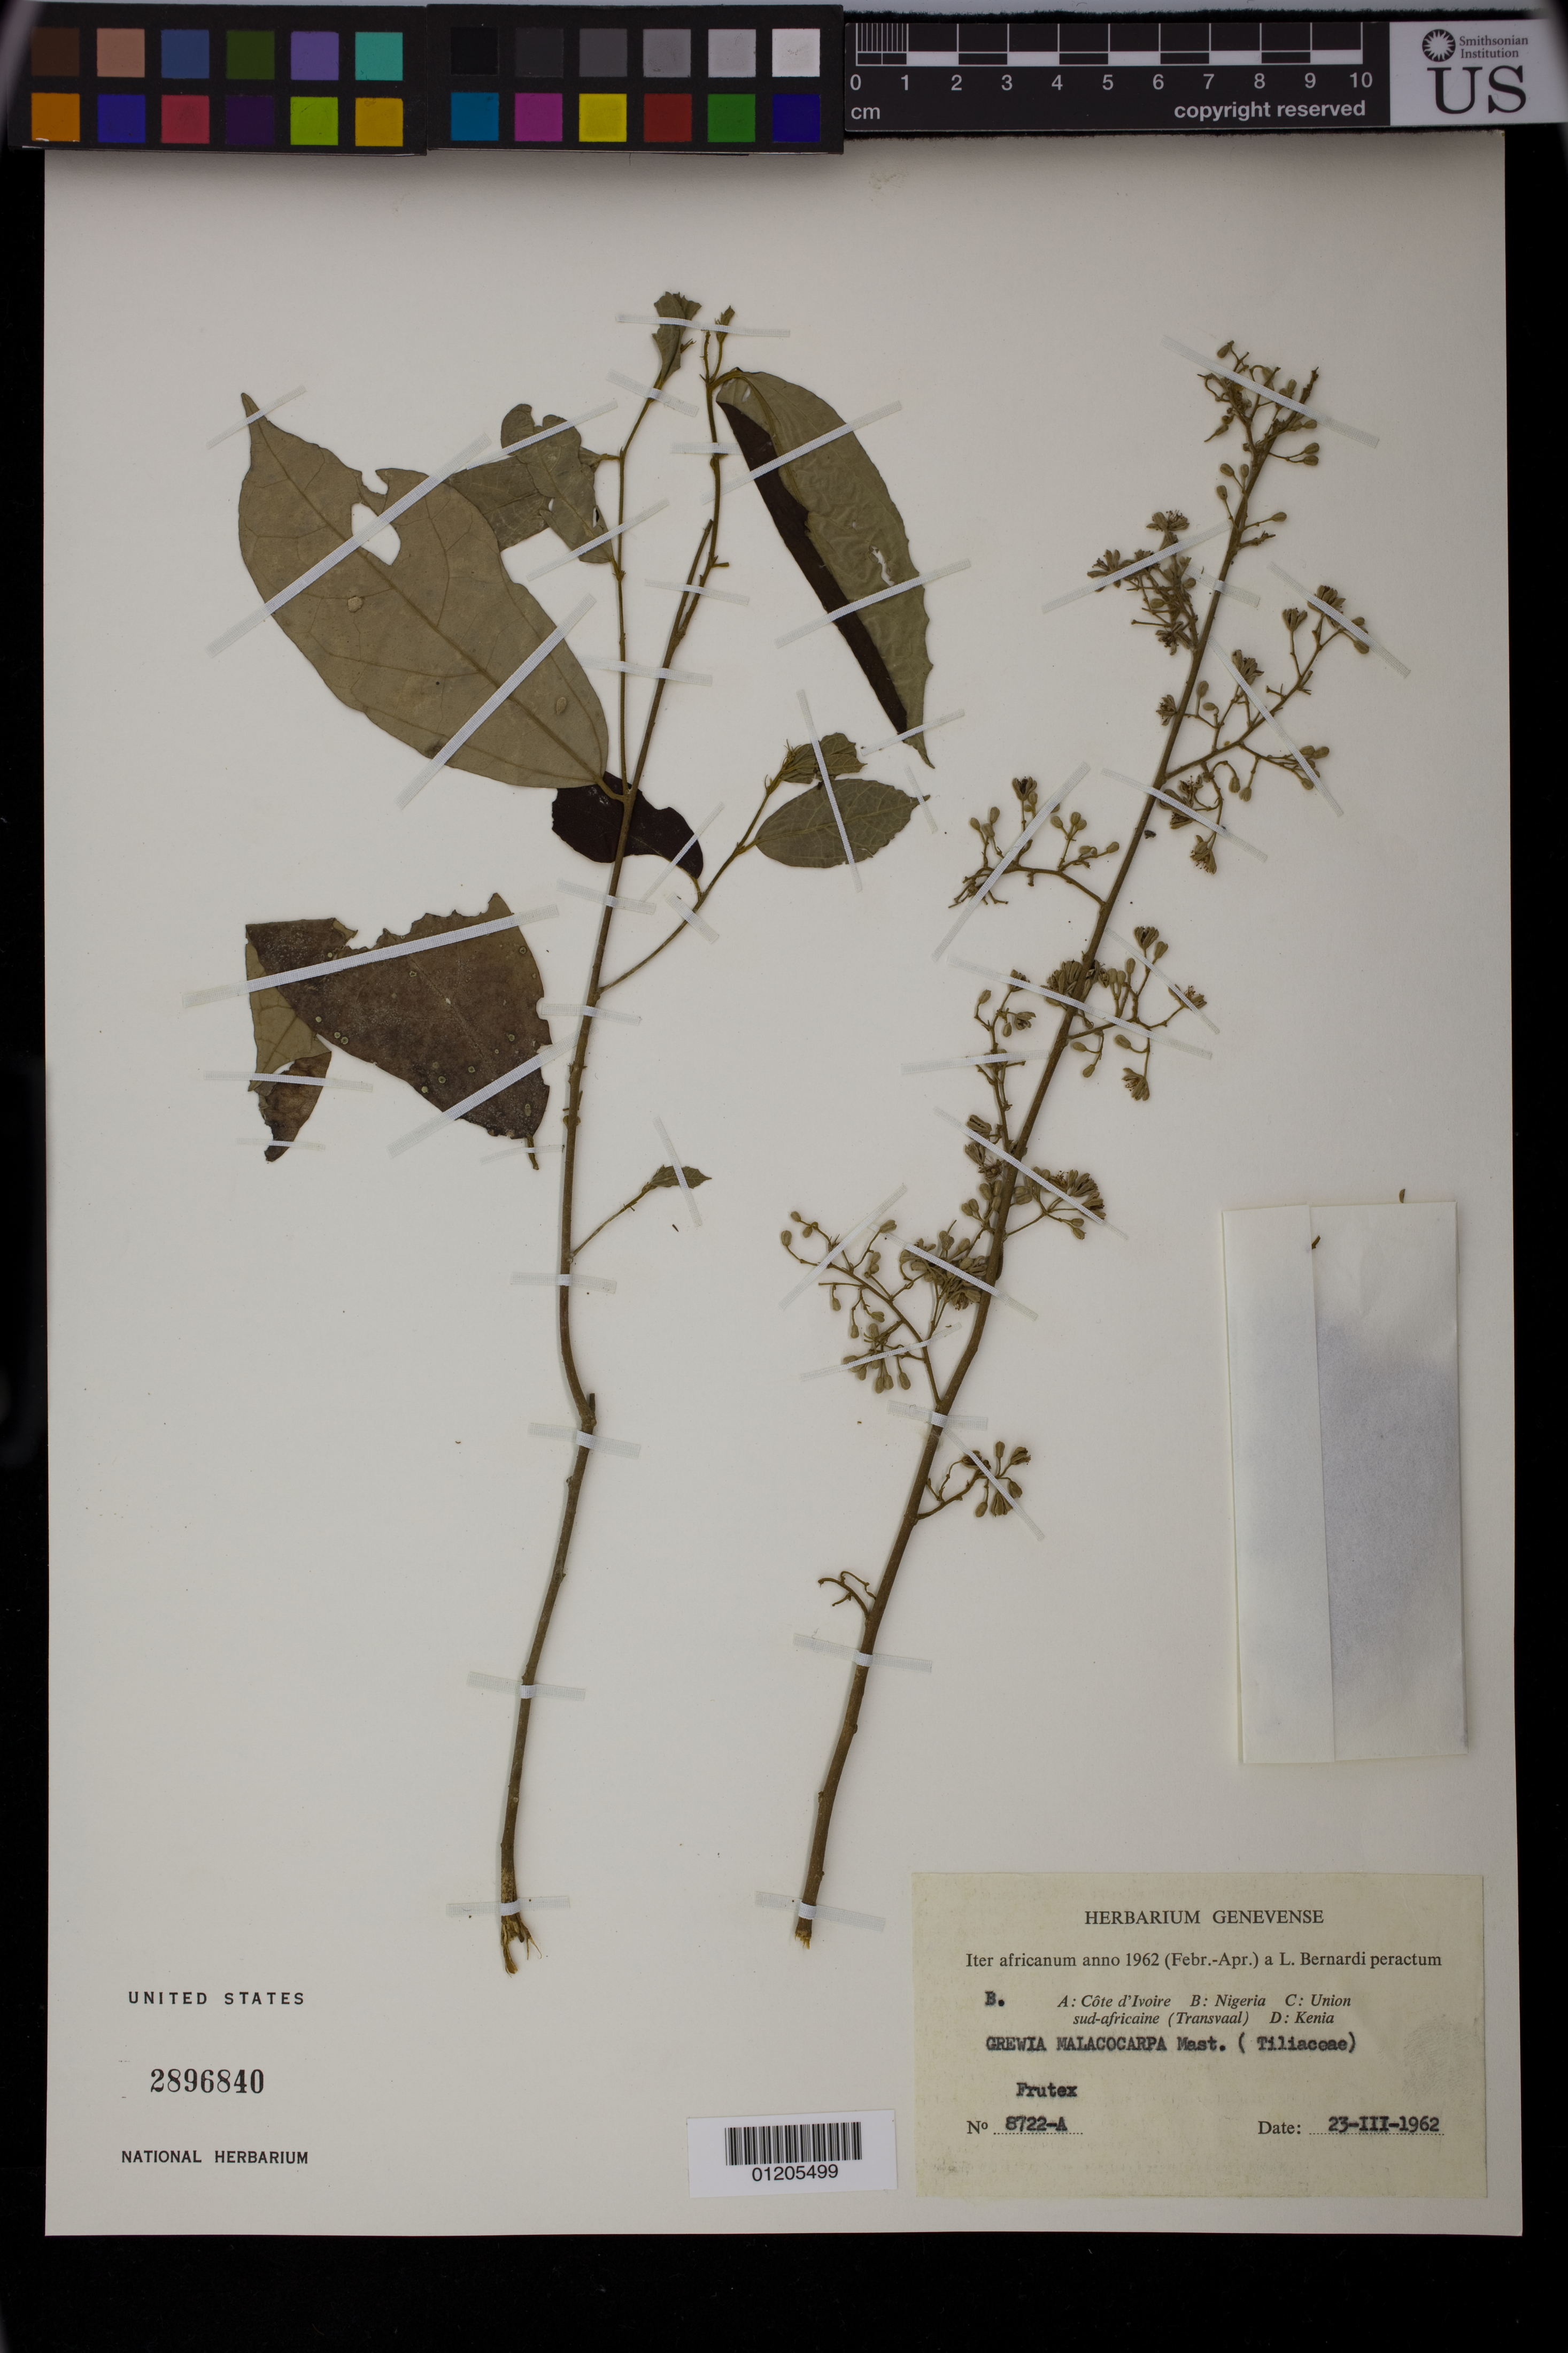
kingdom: Plantae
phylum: Tracheophyta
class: Magnoliopsida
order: Malvales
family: Malvaceae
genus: Microcos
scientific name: Microcos malacocarpa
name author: (Mast.) Burret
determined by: Dorr, L. J., (BOT), Smithsonian Institution - National Museum of Natural History (UNITED STATES)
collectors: L. Bernardi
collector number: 8722-A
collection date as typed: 23 Mar 1962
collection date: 1962-03-23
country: Nigeria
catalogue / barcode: US 2896840